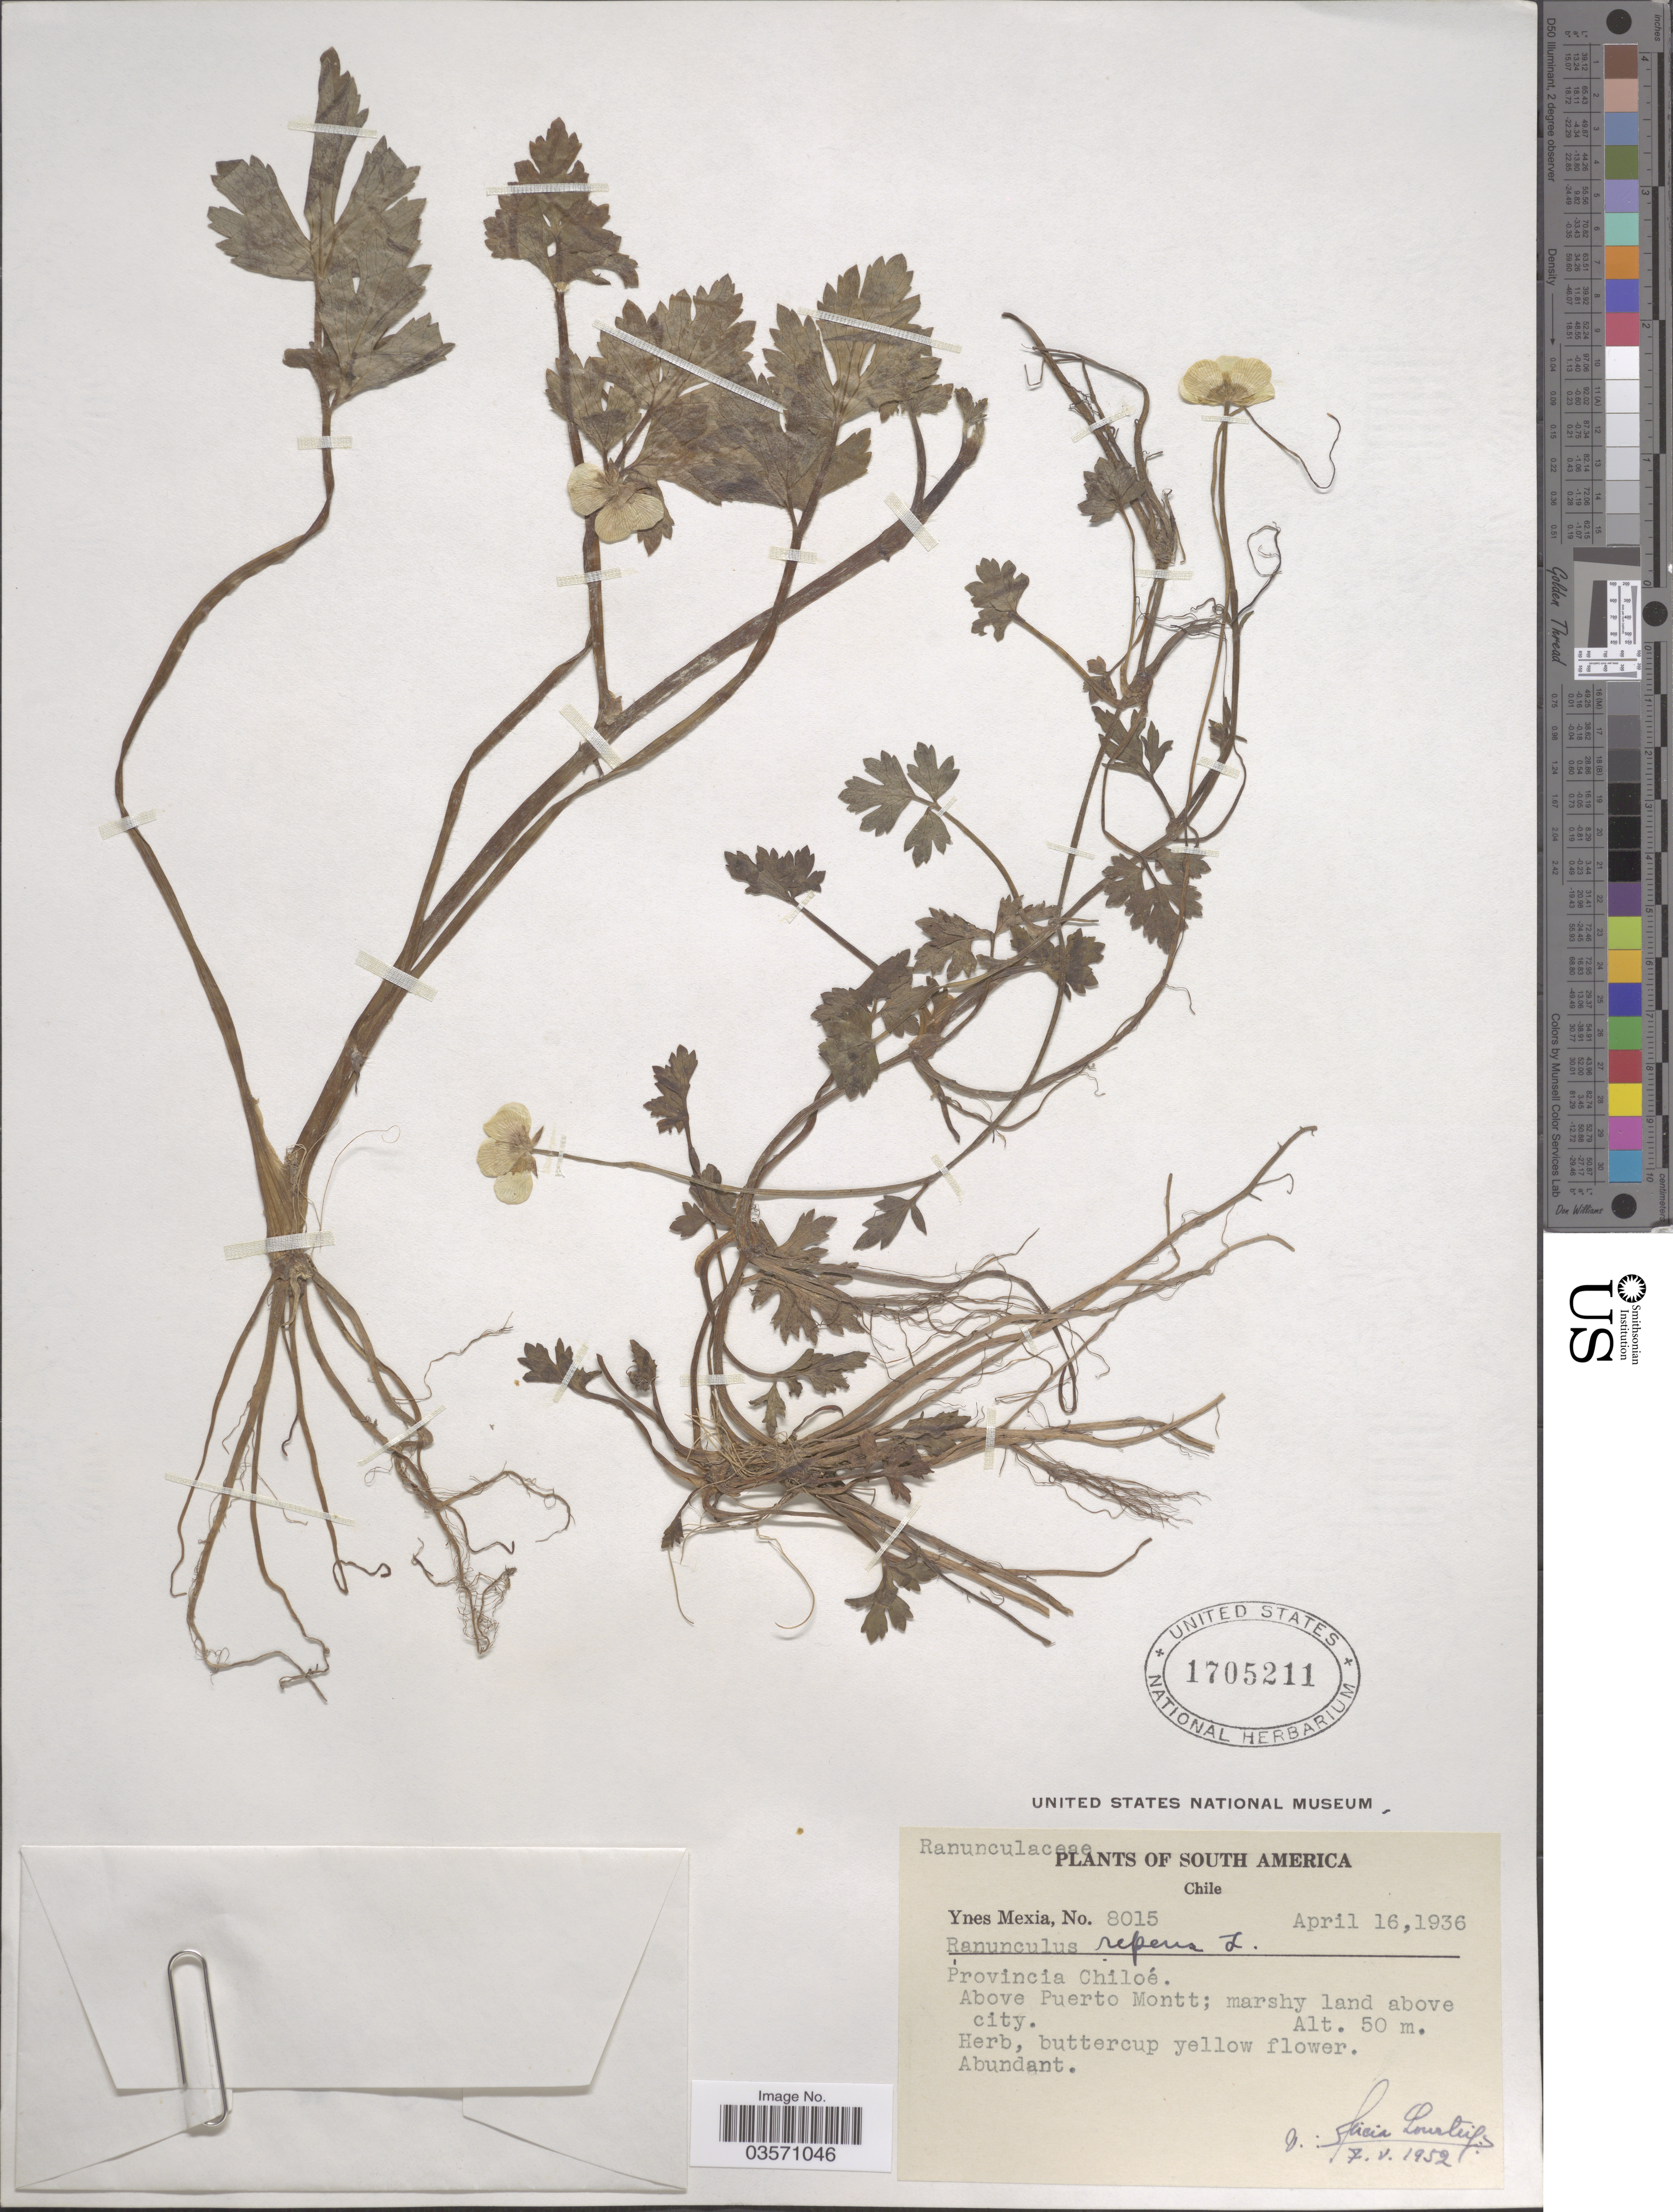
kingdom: Plantae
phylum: Tracheophyta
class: Magnoliopsida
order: Ranunculales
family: Ranunculaceae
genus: Ranunculus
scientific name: Ranunculus repens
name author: L.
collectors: Y. Mexia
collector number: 8015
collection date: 1936-04-16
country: Chile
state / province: Arica y Parinacota (XV)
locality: Provincia Chiloé. Above Puerto Montt; marshy land above city.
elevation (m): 50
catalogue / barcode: US 1705211